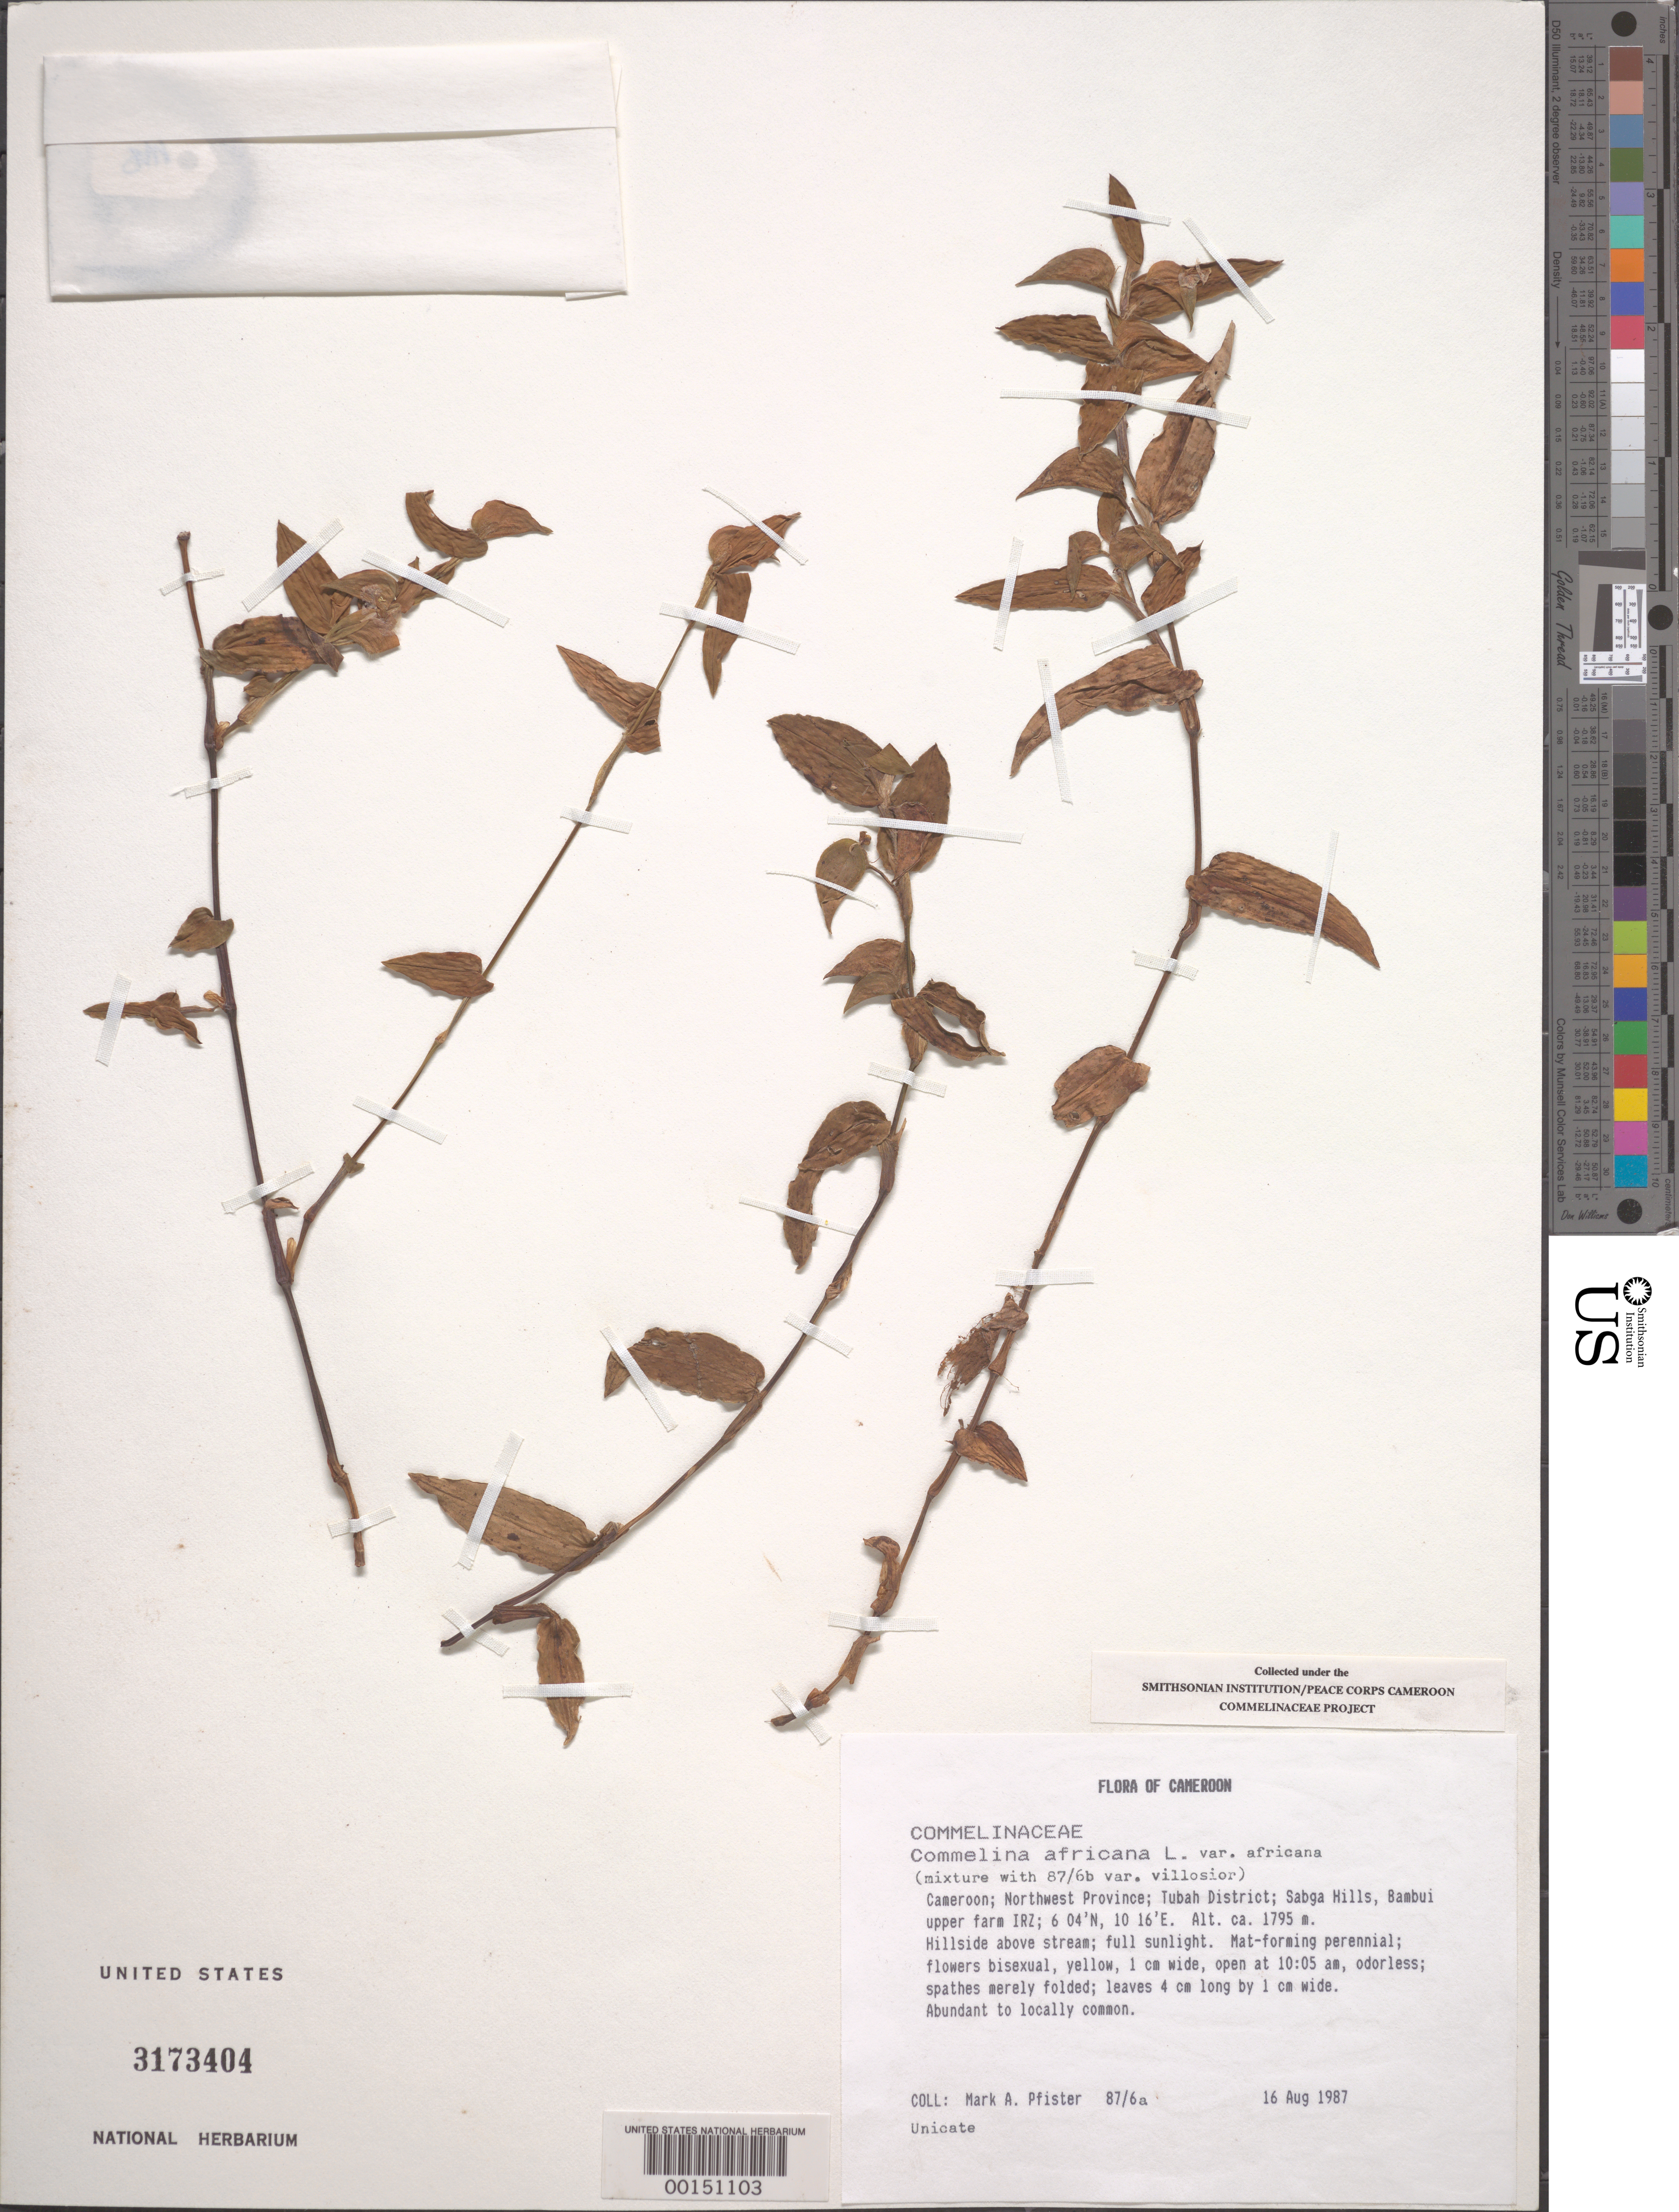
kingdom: Plantae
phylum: Tracheophyta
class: Liliopsida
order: Commelinales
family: Commelinaceae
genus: Commelina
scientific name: Commelina africana var. africana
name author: L.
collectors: M. Pfister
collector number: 87/6a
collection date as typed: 16 Aug 1987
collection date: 1987-08-16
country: Cameroon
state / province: Nord-ouest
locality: Tubah dist. (?), sabga hills, bambui upper farm irz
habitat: Hillside above stream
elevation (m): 1795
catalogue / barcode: US 3173404